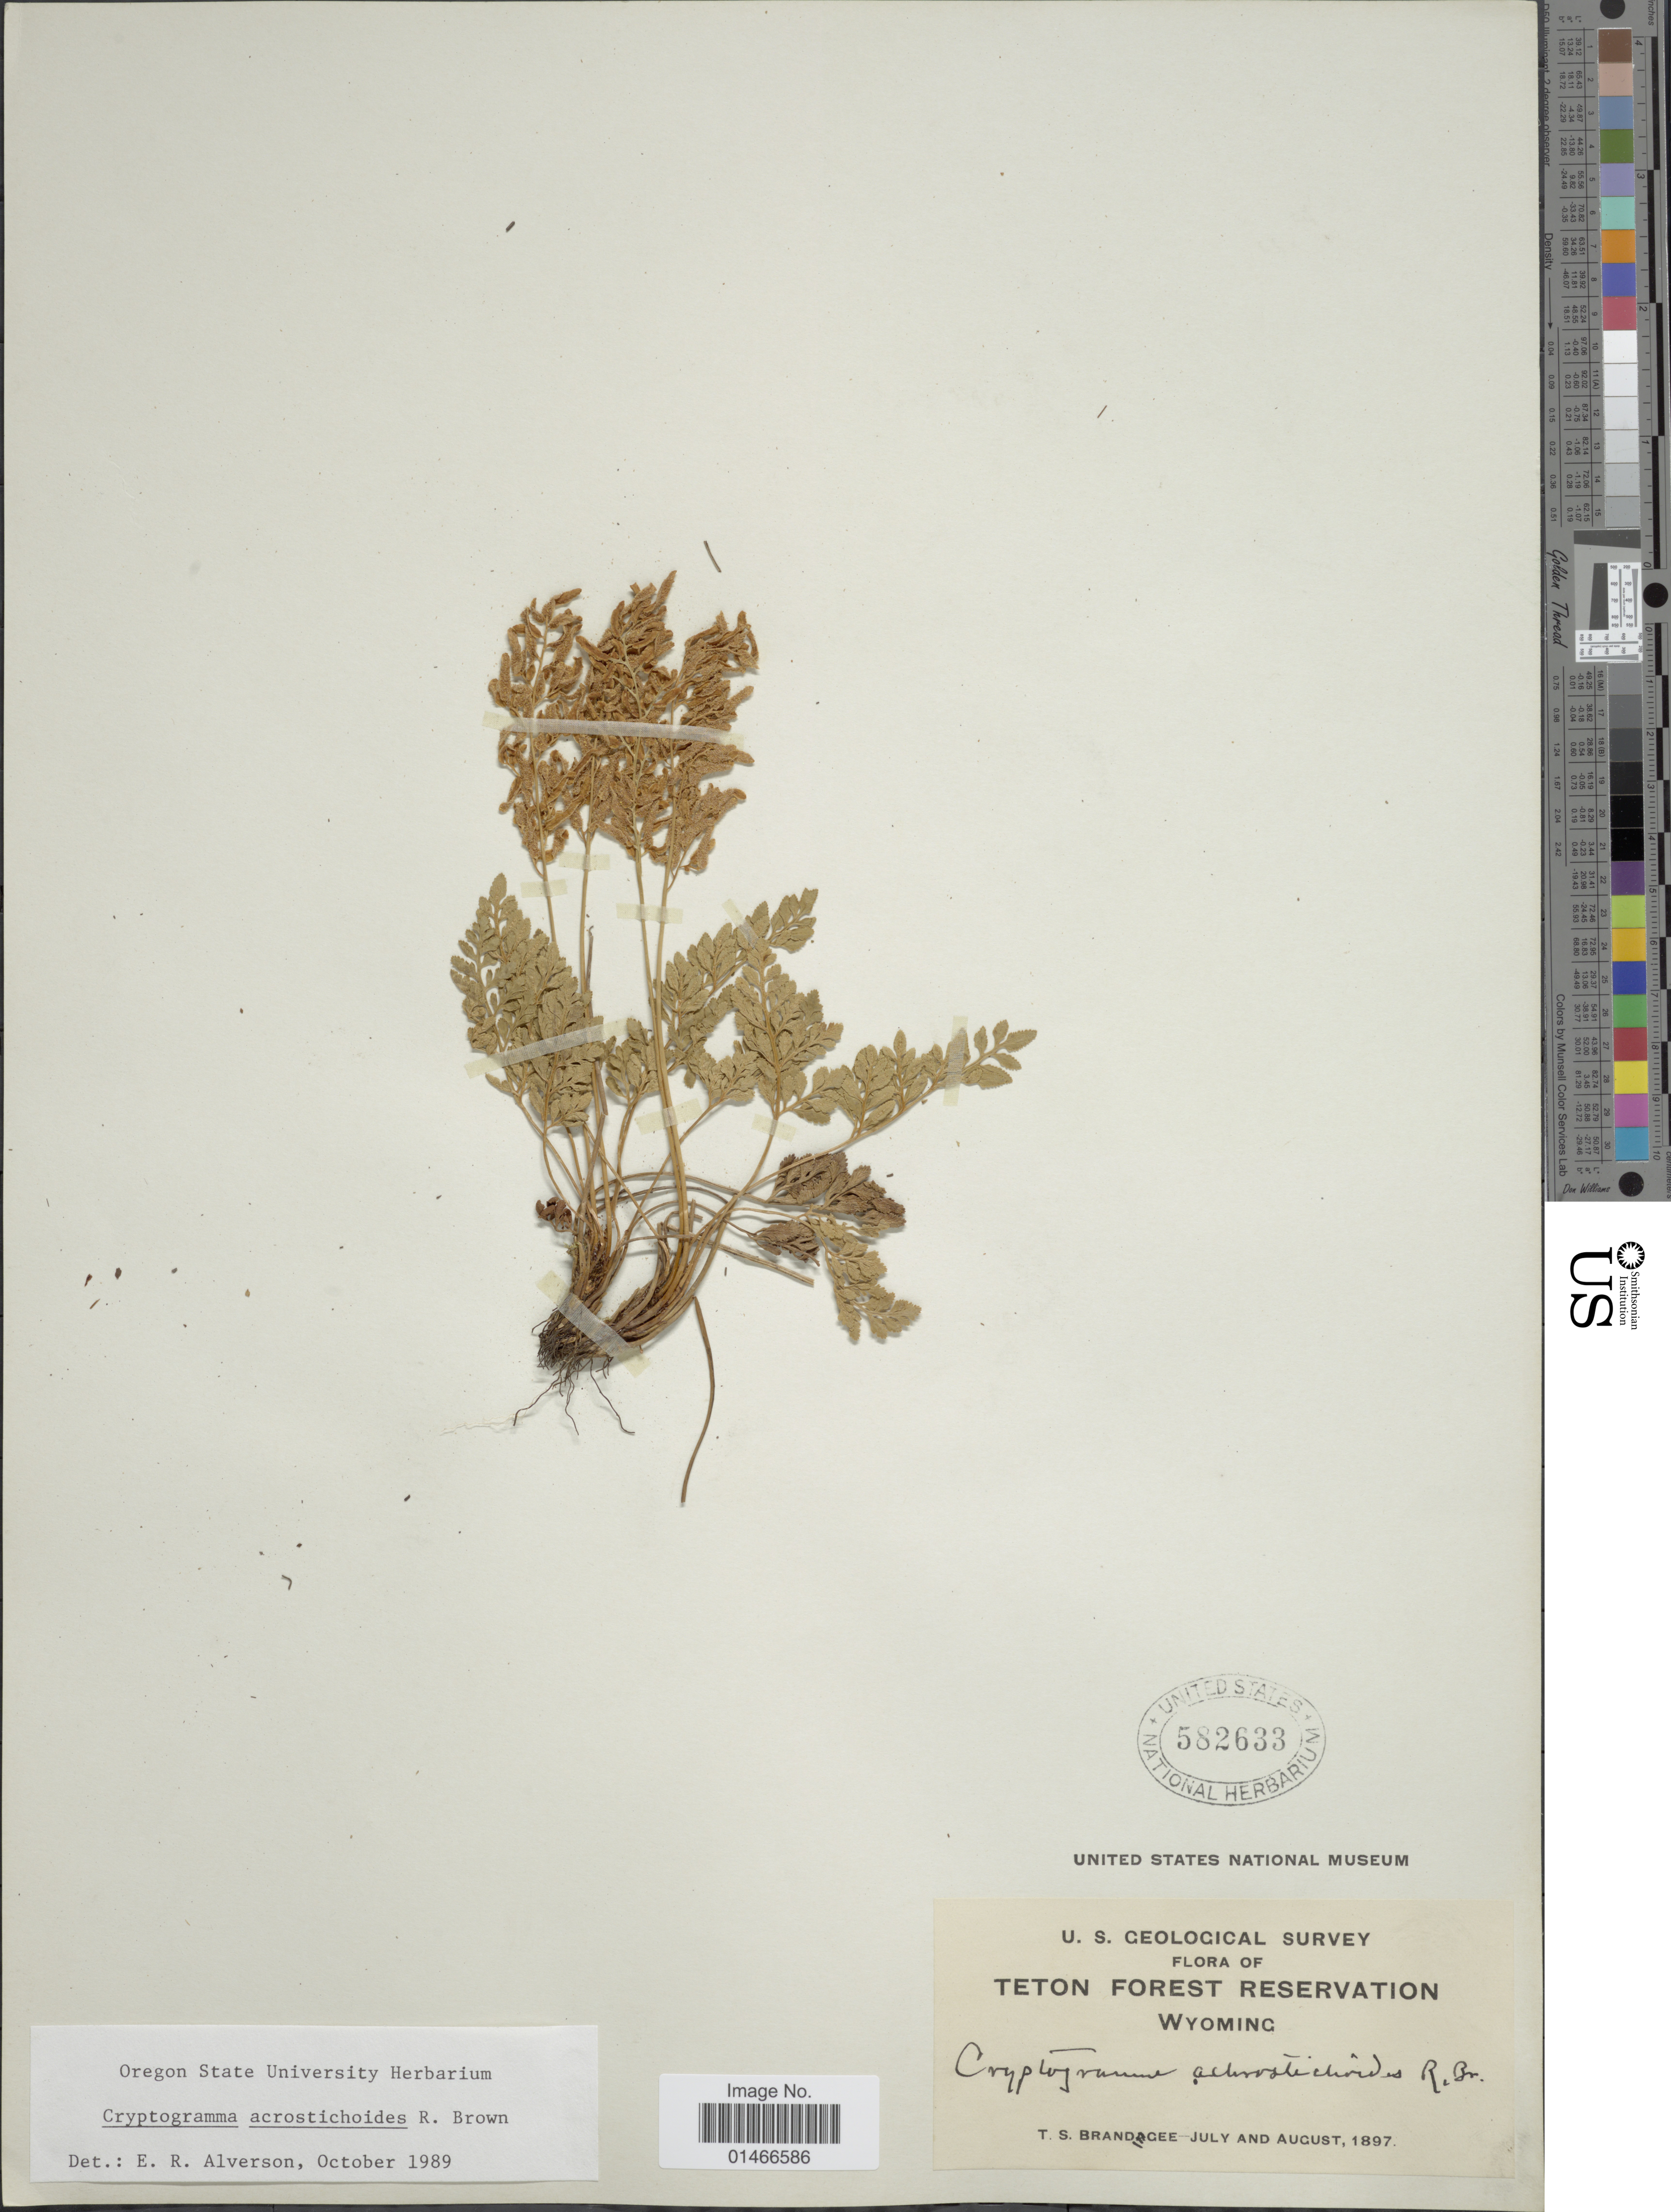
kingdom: Plantae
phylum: Tracheophyta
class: Polypodiopsida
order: Polypodiales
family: Pteridaceae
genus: Cryptogramma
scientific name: Cryptogramma acrostichoides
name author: R. Br.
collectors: T. S. Brandegee (herbarium)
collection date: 1897-07/1897-08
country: United States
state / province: Wyoming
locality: Teton Forest Reservation.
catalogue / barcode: US 582633